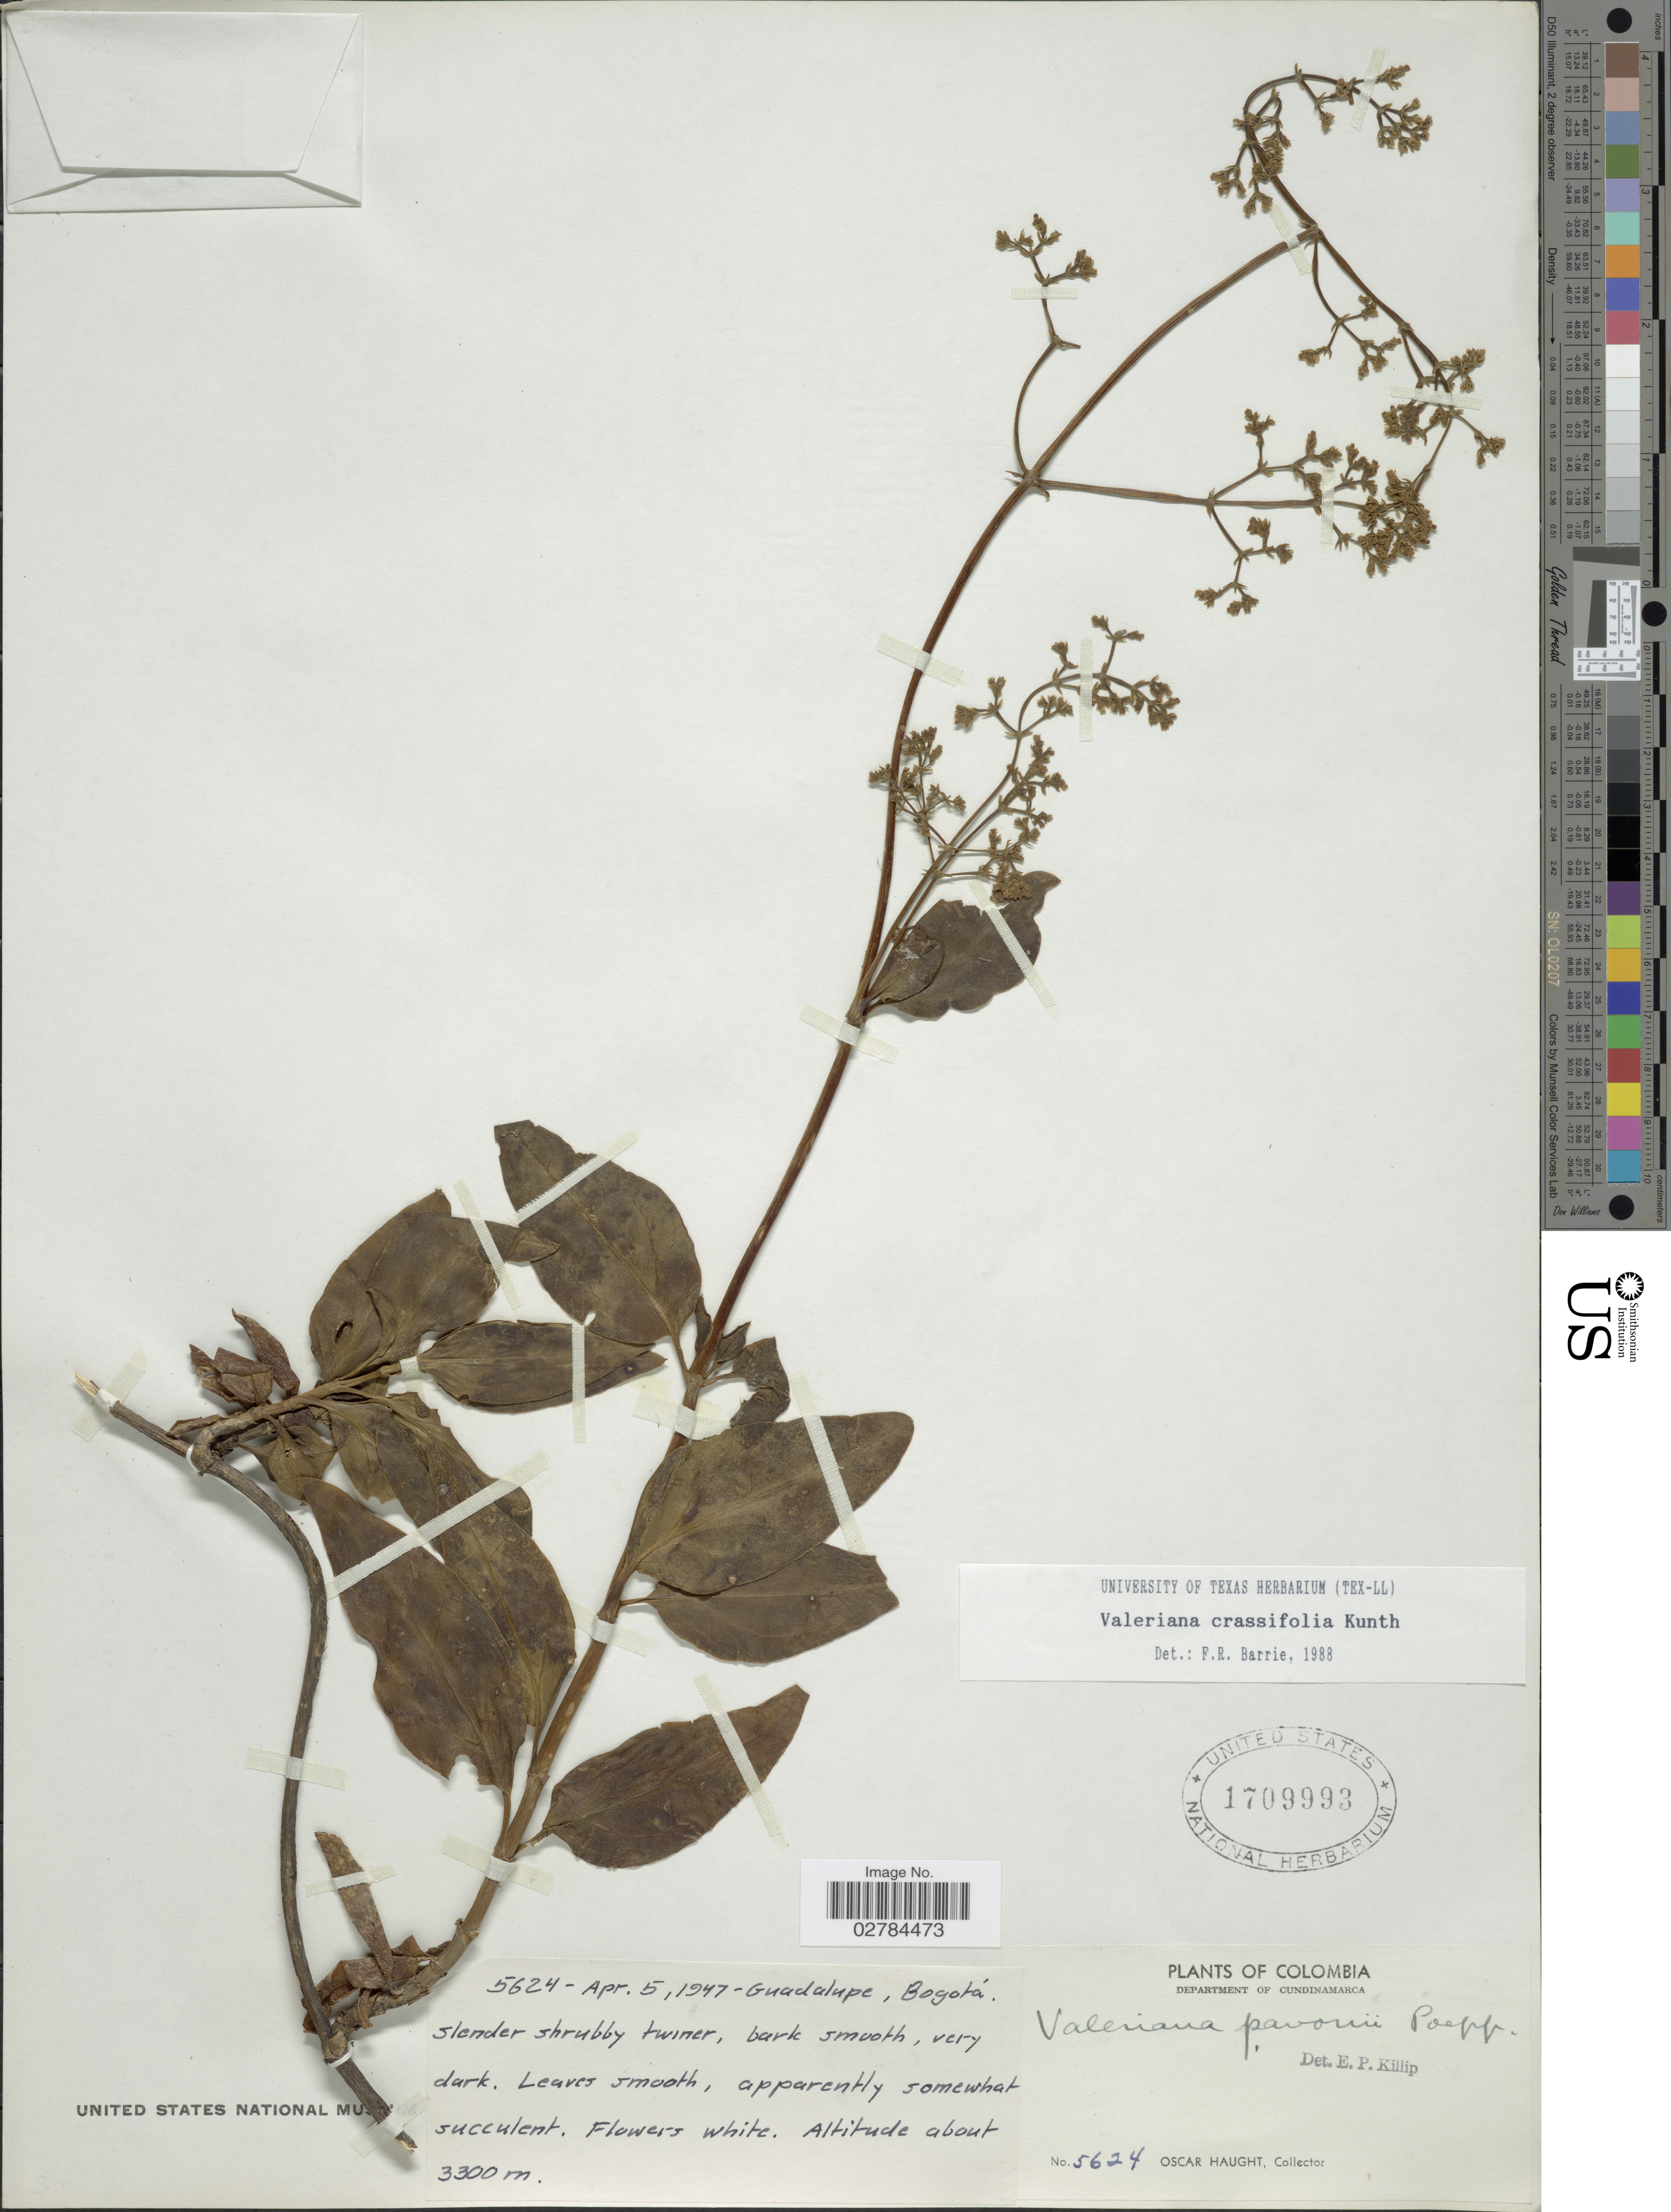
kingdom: Plantae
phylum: Tracheophyta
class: Magnoliopsida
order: Dipsacales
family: Caprifoliaceae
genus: Valeriana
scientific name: Valeriana crassifolia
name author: Kunth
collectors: O. L. Haught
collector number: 5624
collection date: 1947-04-05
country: Colombia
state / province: Cundinamarca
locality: Department of Cundinamarca. Guadalupe, Bogotá.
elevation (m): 3300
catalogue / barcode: US 1709993